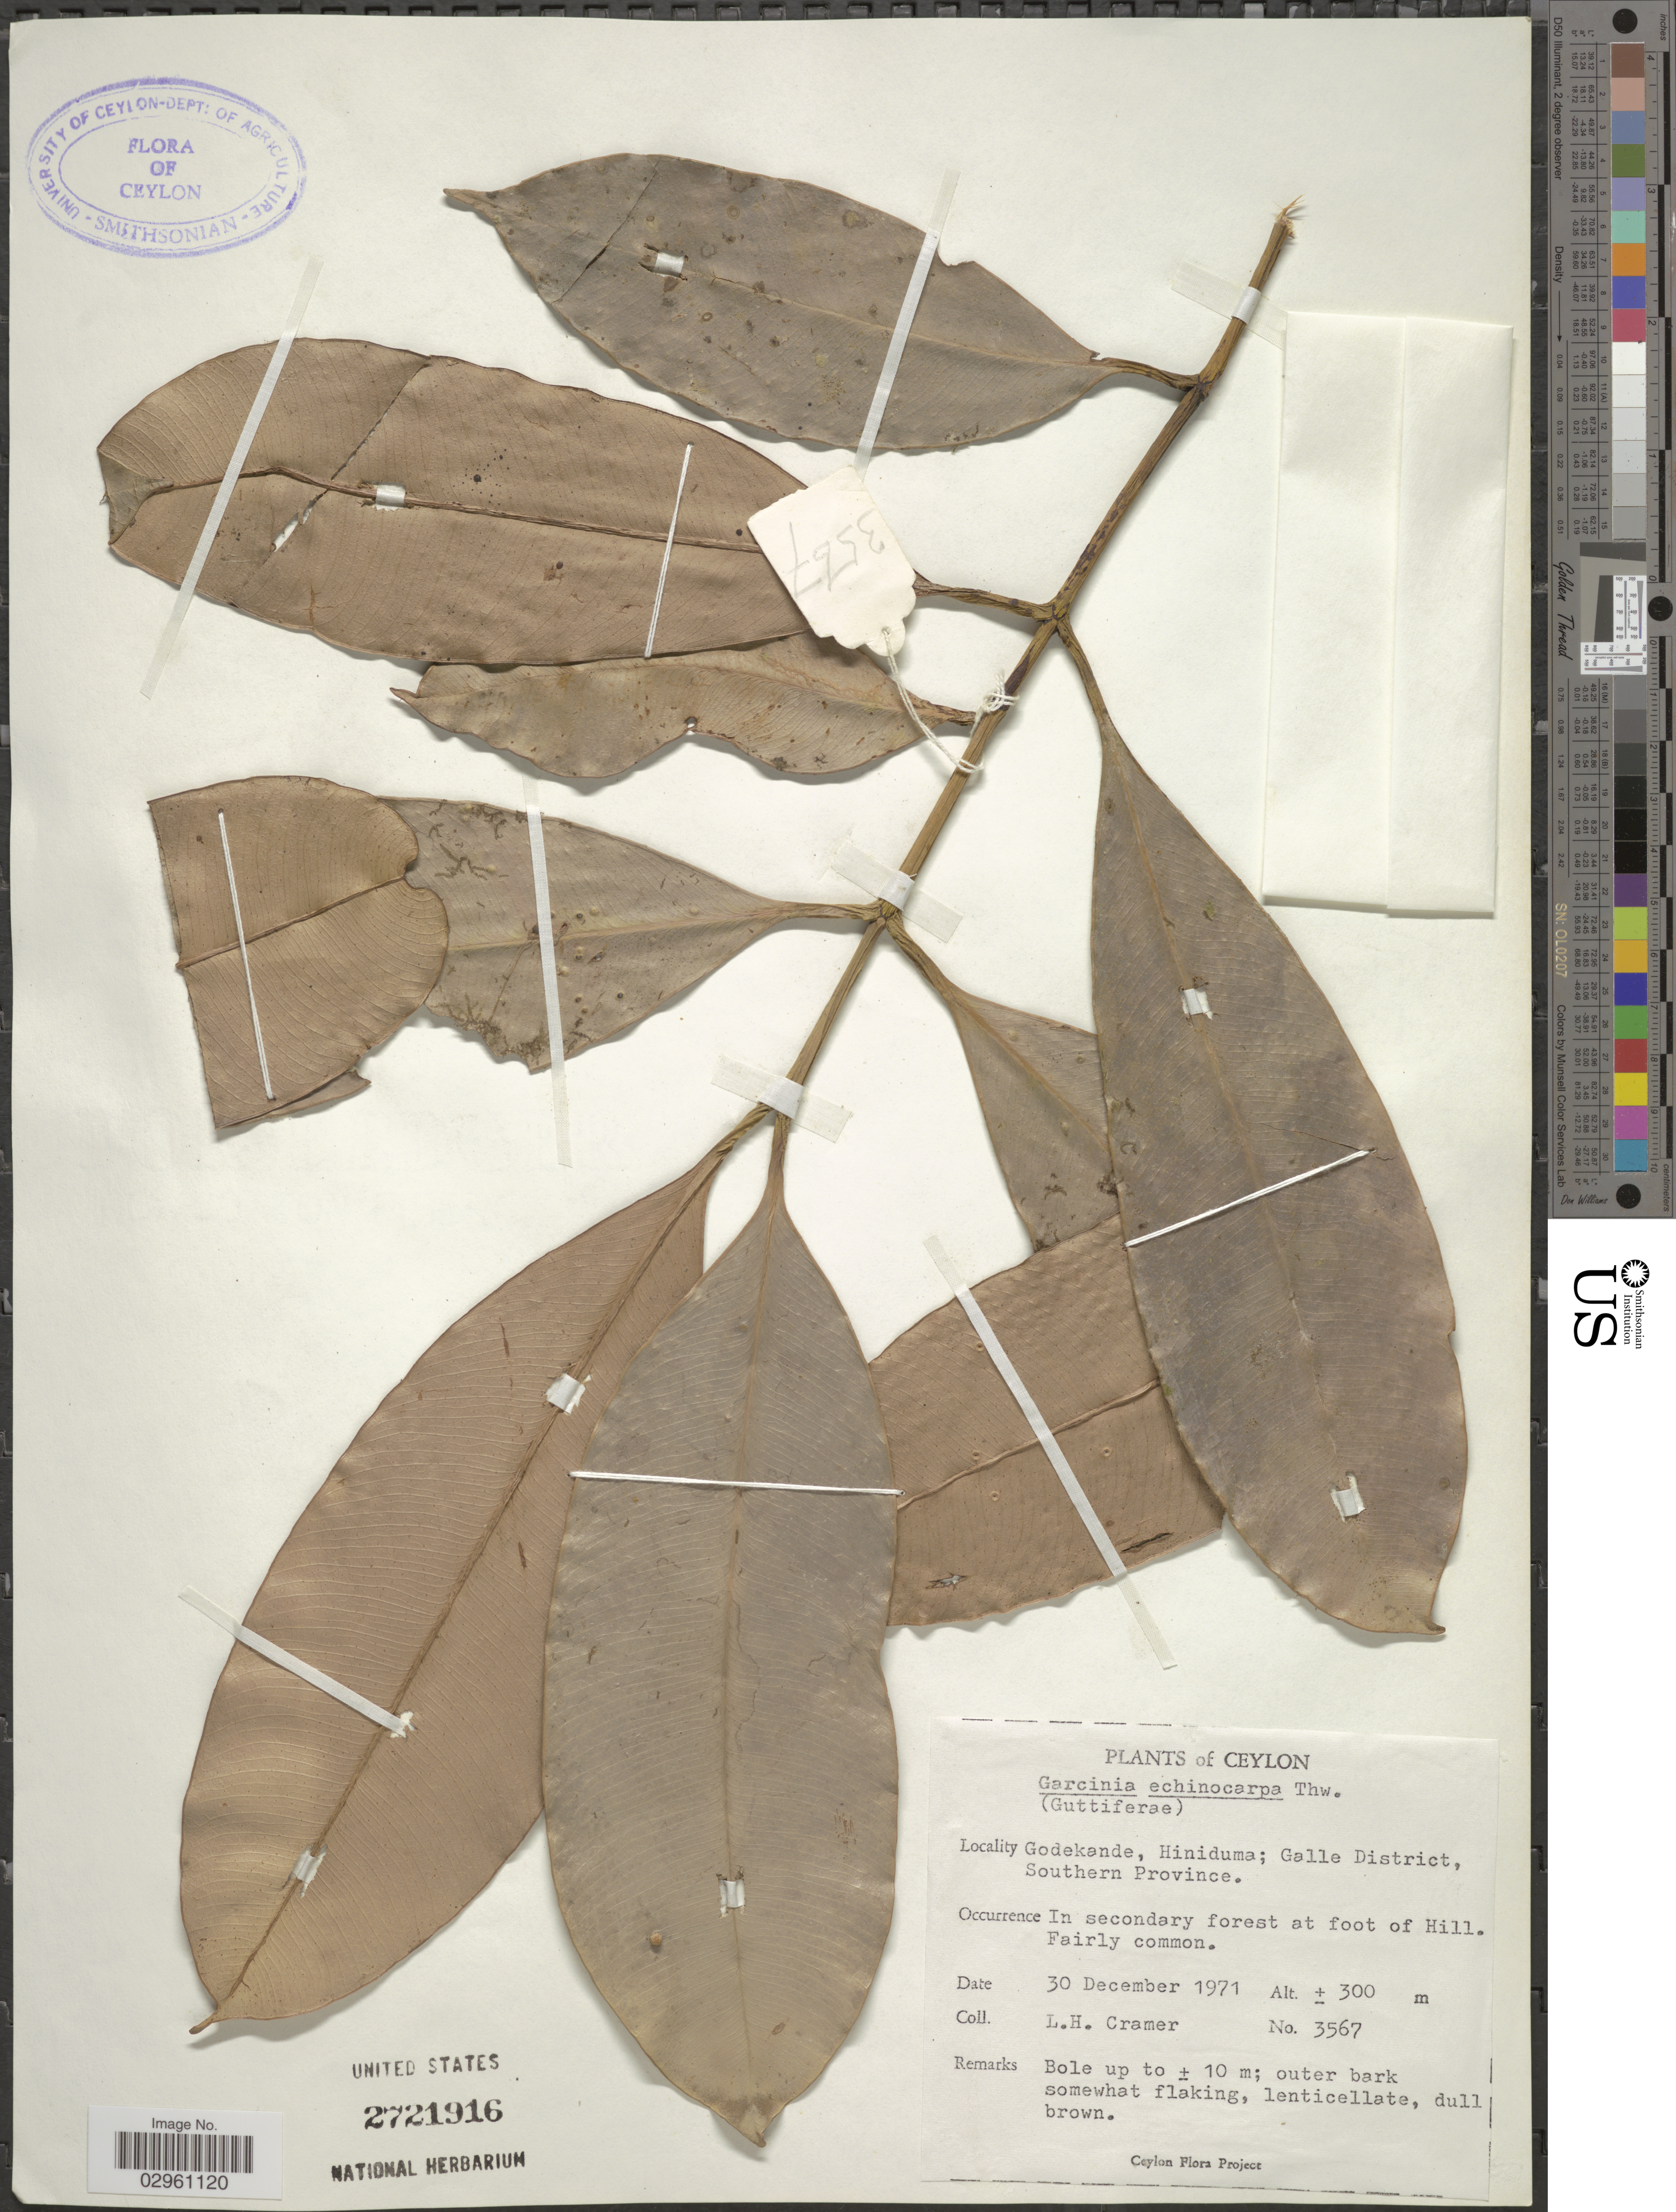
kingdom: Plantae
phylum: Tracheophyta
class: Magnoliopsida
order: Malpighiales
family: Clusiaceae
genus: Garcinia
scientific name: Garcinia echinocarpa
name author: Thwaites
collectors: L. H. Cramer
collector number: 3567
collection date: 1971-12-30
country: Sri Lanka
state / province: Southern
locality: Ceylon. Godekande, Hiniduma; Galle District, Southern Province. In secondary forest at foot of Hill.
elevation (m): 300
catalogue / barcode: US 2721916